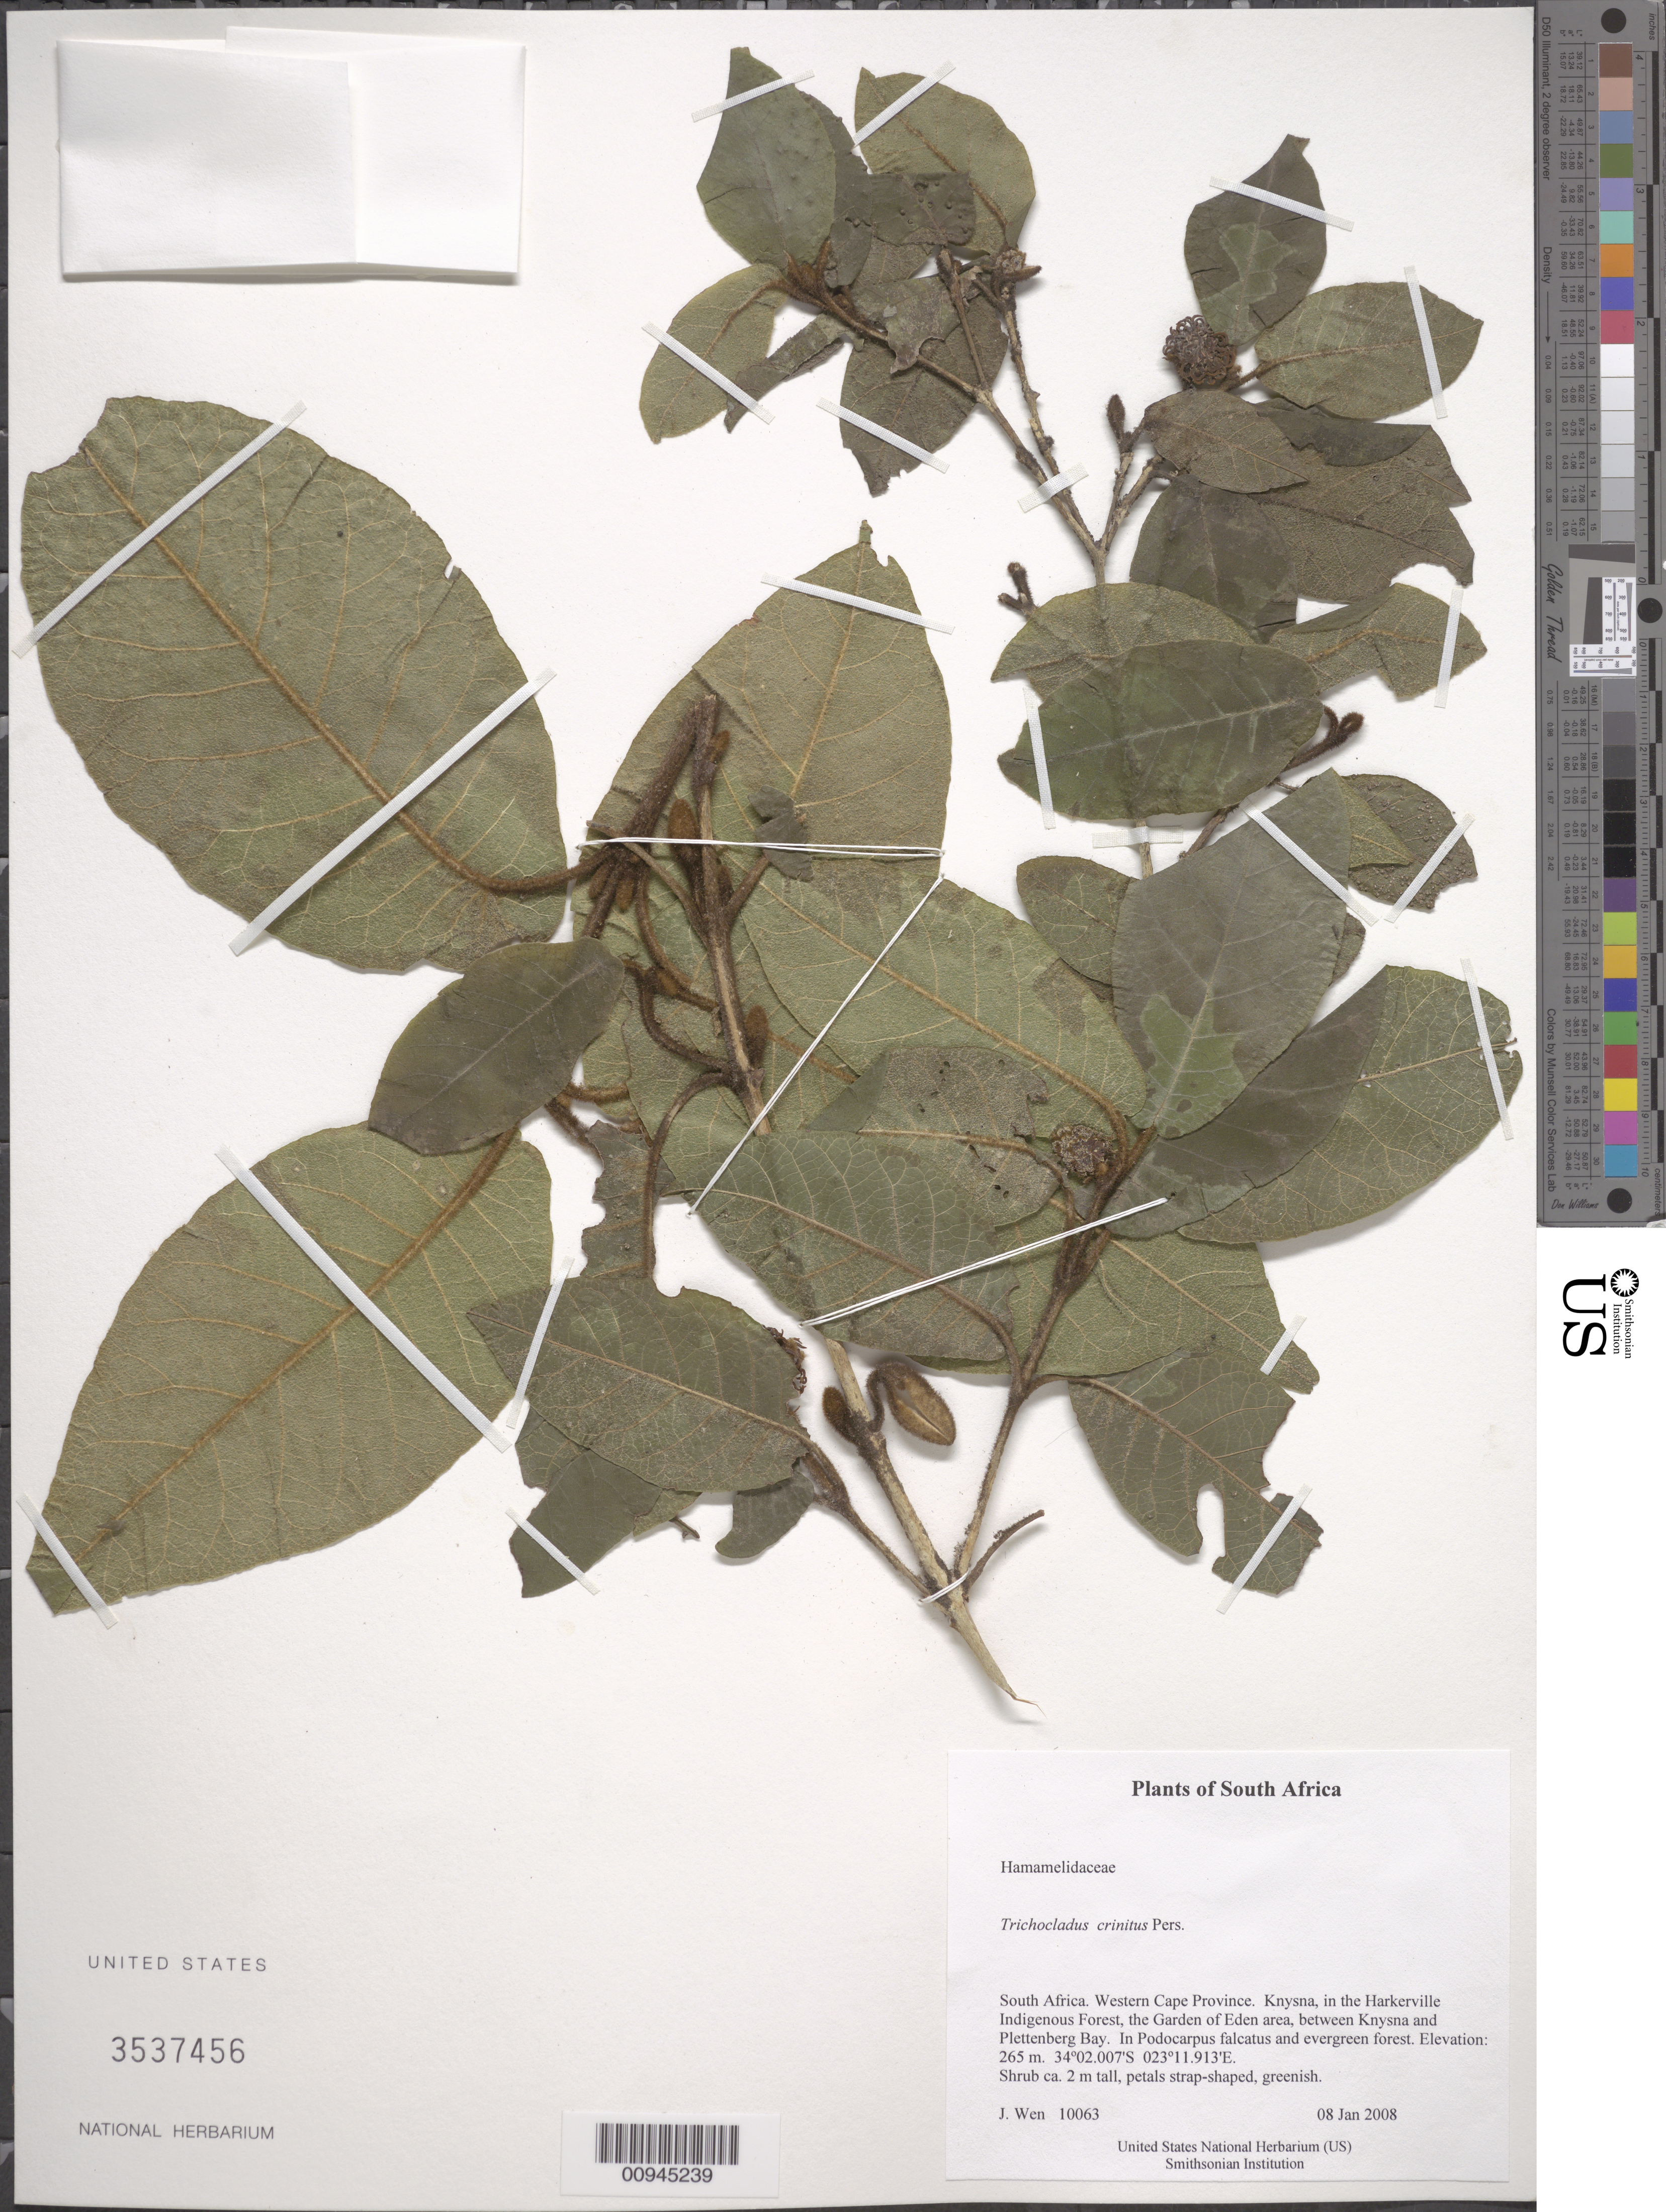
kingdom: Plantae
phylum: Tracheophyta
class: Magnoliopsida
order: Saxifragales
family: Hamamelidaceae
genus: Trichocladus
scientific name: Trichocladus crinitus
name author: Pers.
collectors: J. Wen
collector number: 10063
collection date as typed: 08 Jan 2008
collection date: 2008-01-08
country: South Africa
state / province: Western Cape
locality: Knysna, in the Harkerville Indigenous Forest, the Garden of Eden area, between Knysna and Plettenberg Bay. In Podocarpus falcatus and evergreen forest.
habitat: Shrub ca. 2 m tall, petals strap-shaped, greenish.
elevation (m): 265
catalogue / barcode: US 3537456